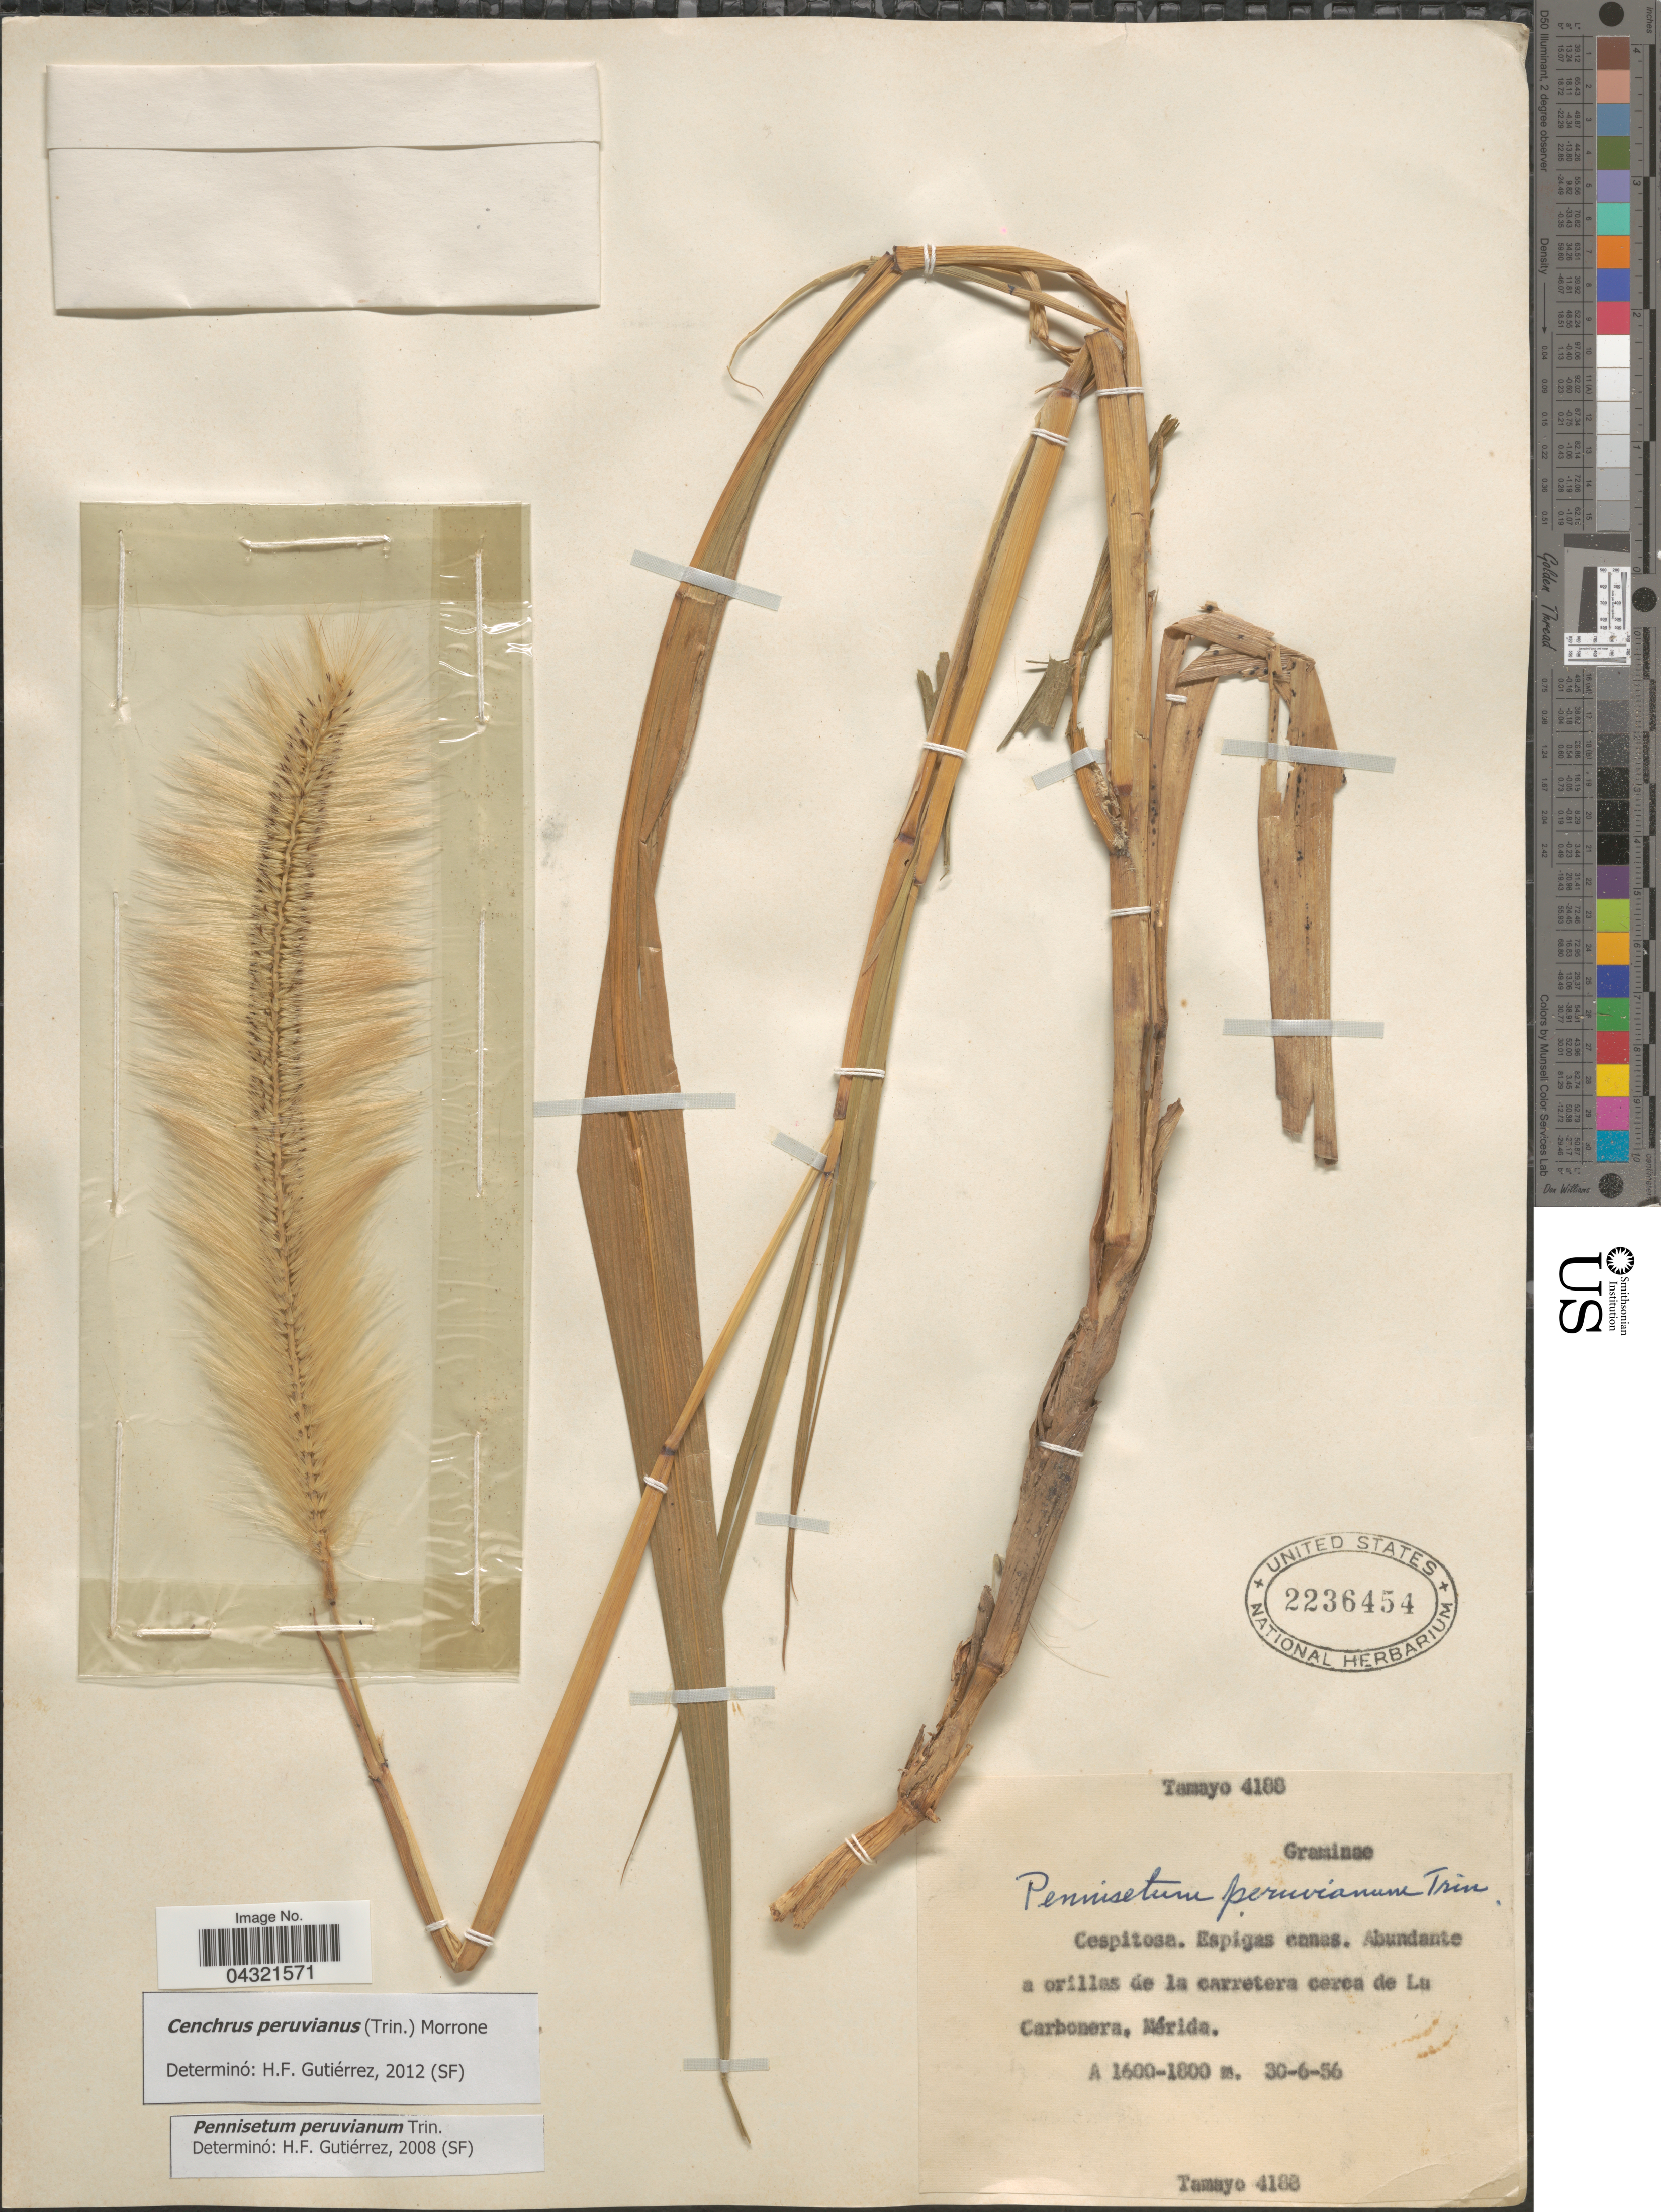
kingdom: Plantae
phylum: Tracheophyta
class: Liliopsida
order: Poales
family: Poaceae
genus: Cenchrus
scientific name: Cenchrus peruvianus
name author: (Trin.) Morrone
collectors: -. Tamayo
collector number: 4188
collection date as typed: Transcribed d/m/y: 30/6/56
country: Venezuela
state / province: Merida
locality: Cespitosa. Espigas cones. Abundante a orillas de la carretera cerca de La Carbonera.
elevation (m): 1600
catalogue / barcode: US 2236454